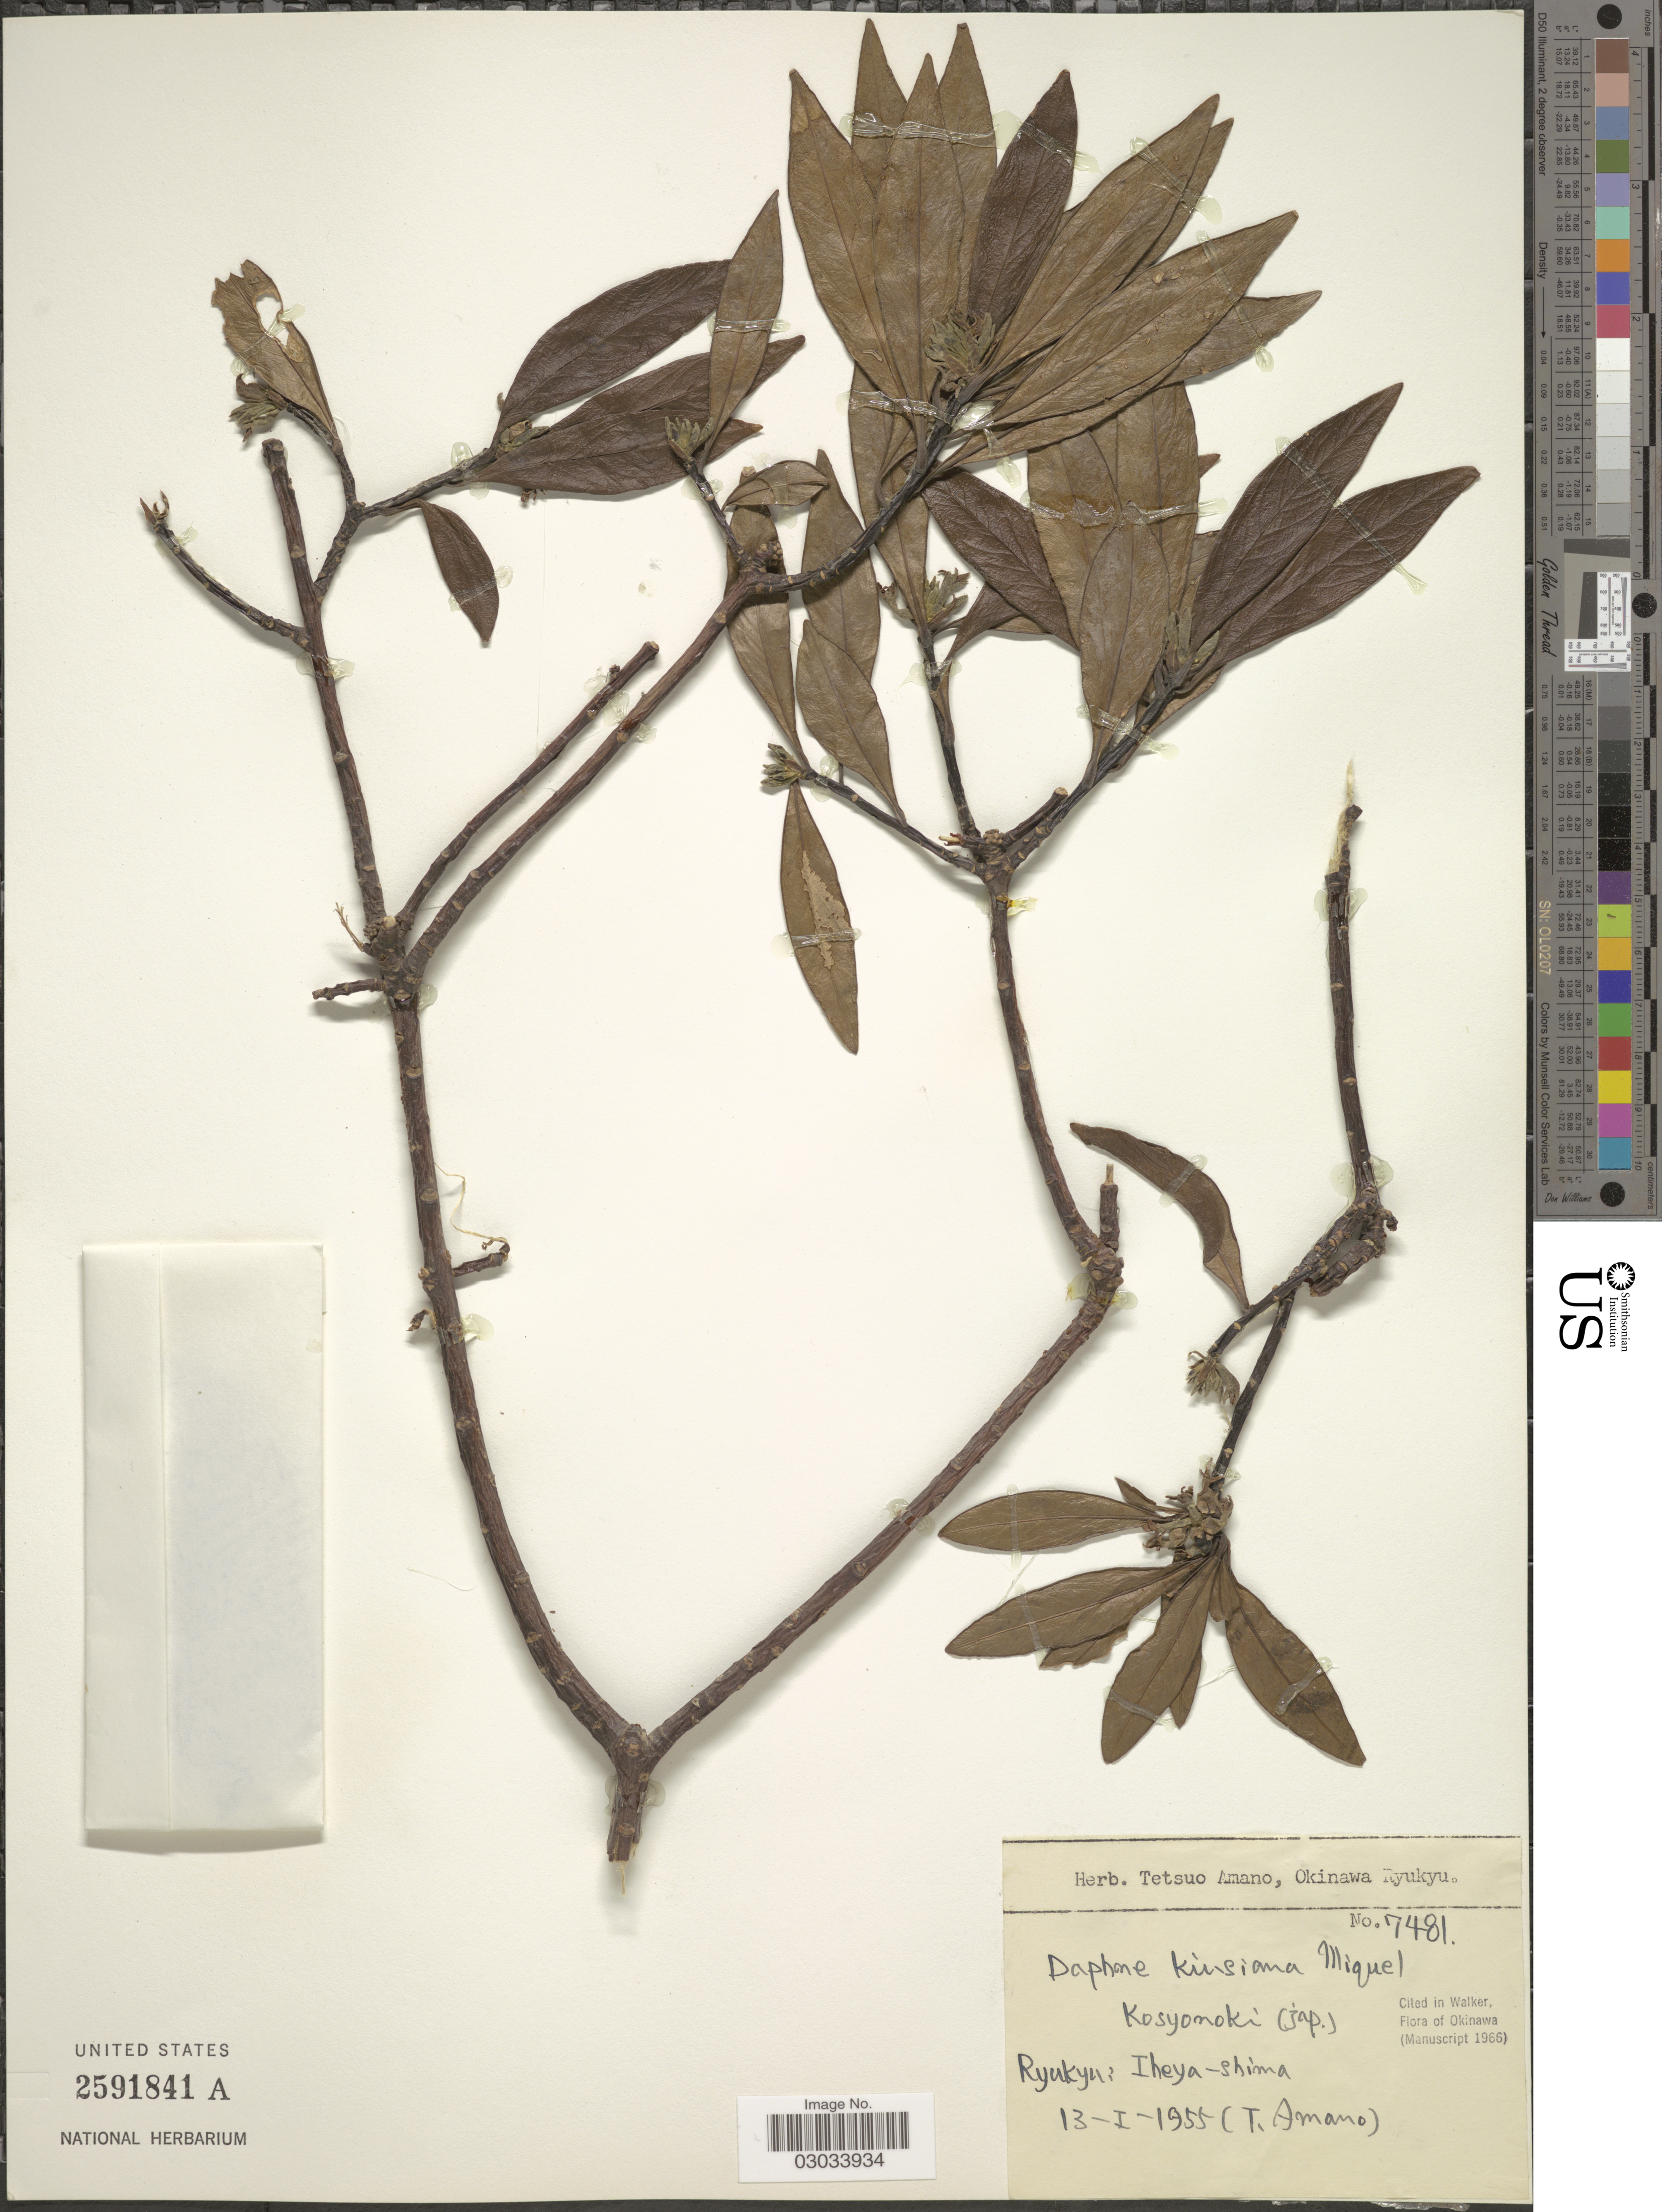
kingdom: Plantae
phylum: Tracheophyta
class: Magnoliopsida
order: Malvales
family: Thymelaeaceae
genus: Daphne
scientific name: Daphne kiusiana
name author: Miq.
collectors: T. Amano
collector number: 7481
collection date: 1955-01-13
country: Japan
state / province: Okinawa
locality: Ryukyu: Iheya-shima.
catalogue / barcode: US 2591841A